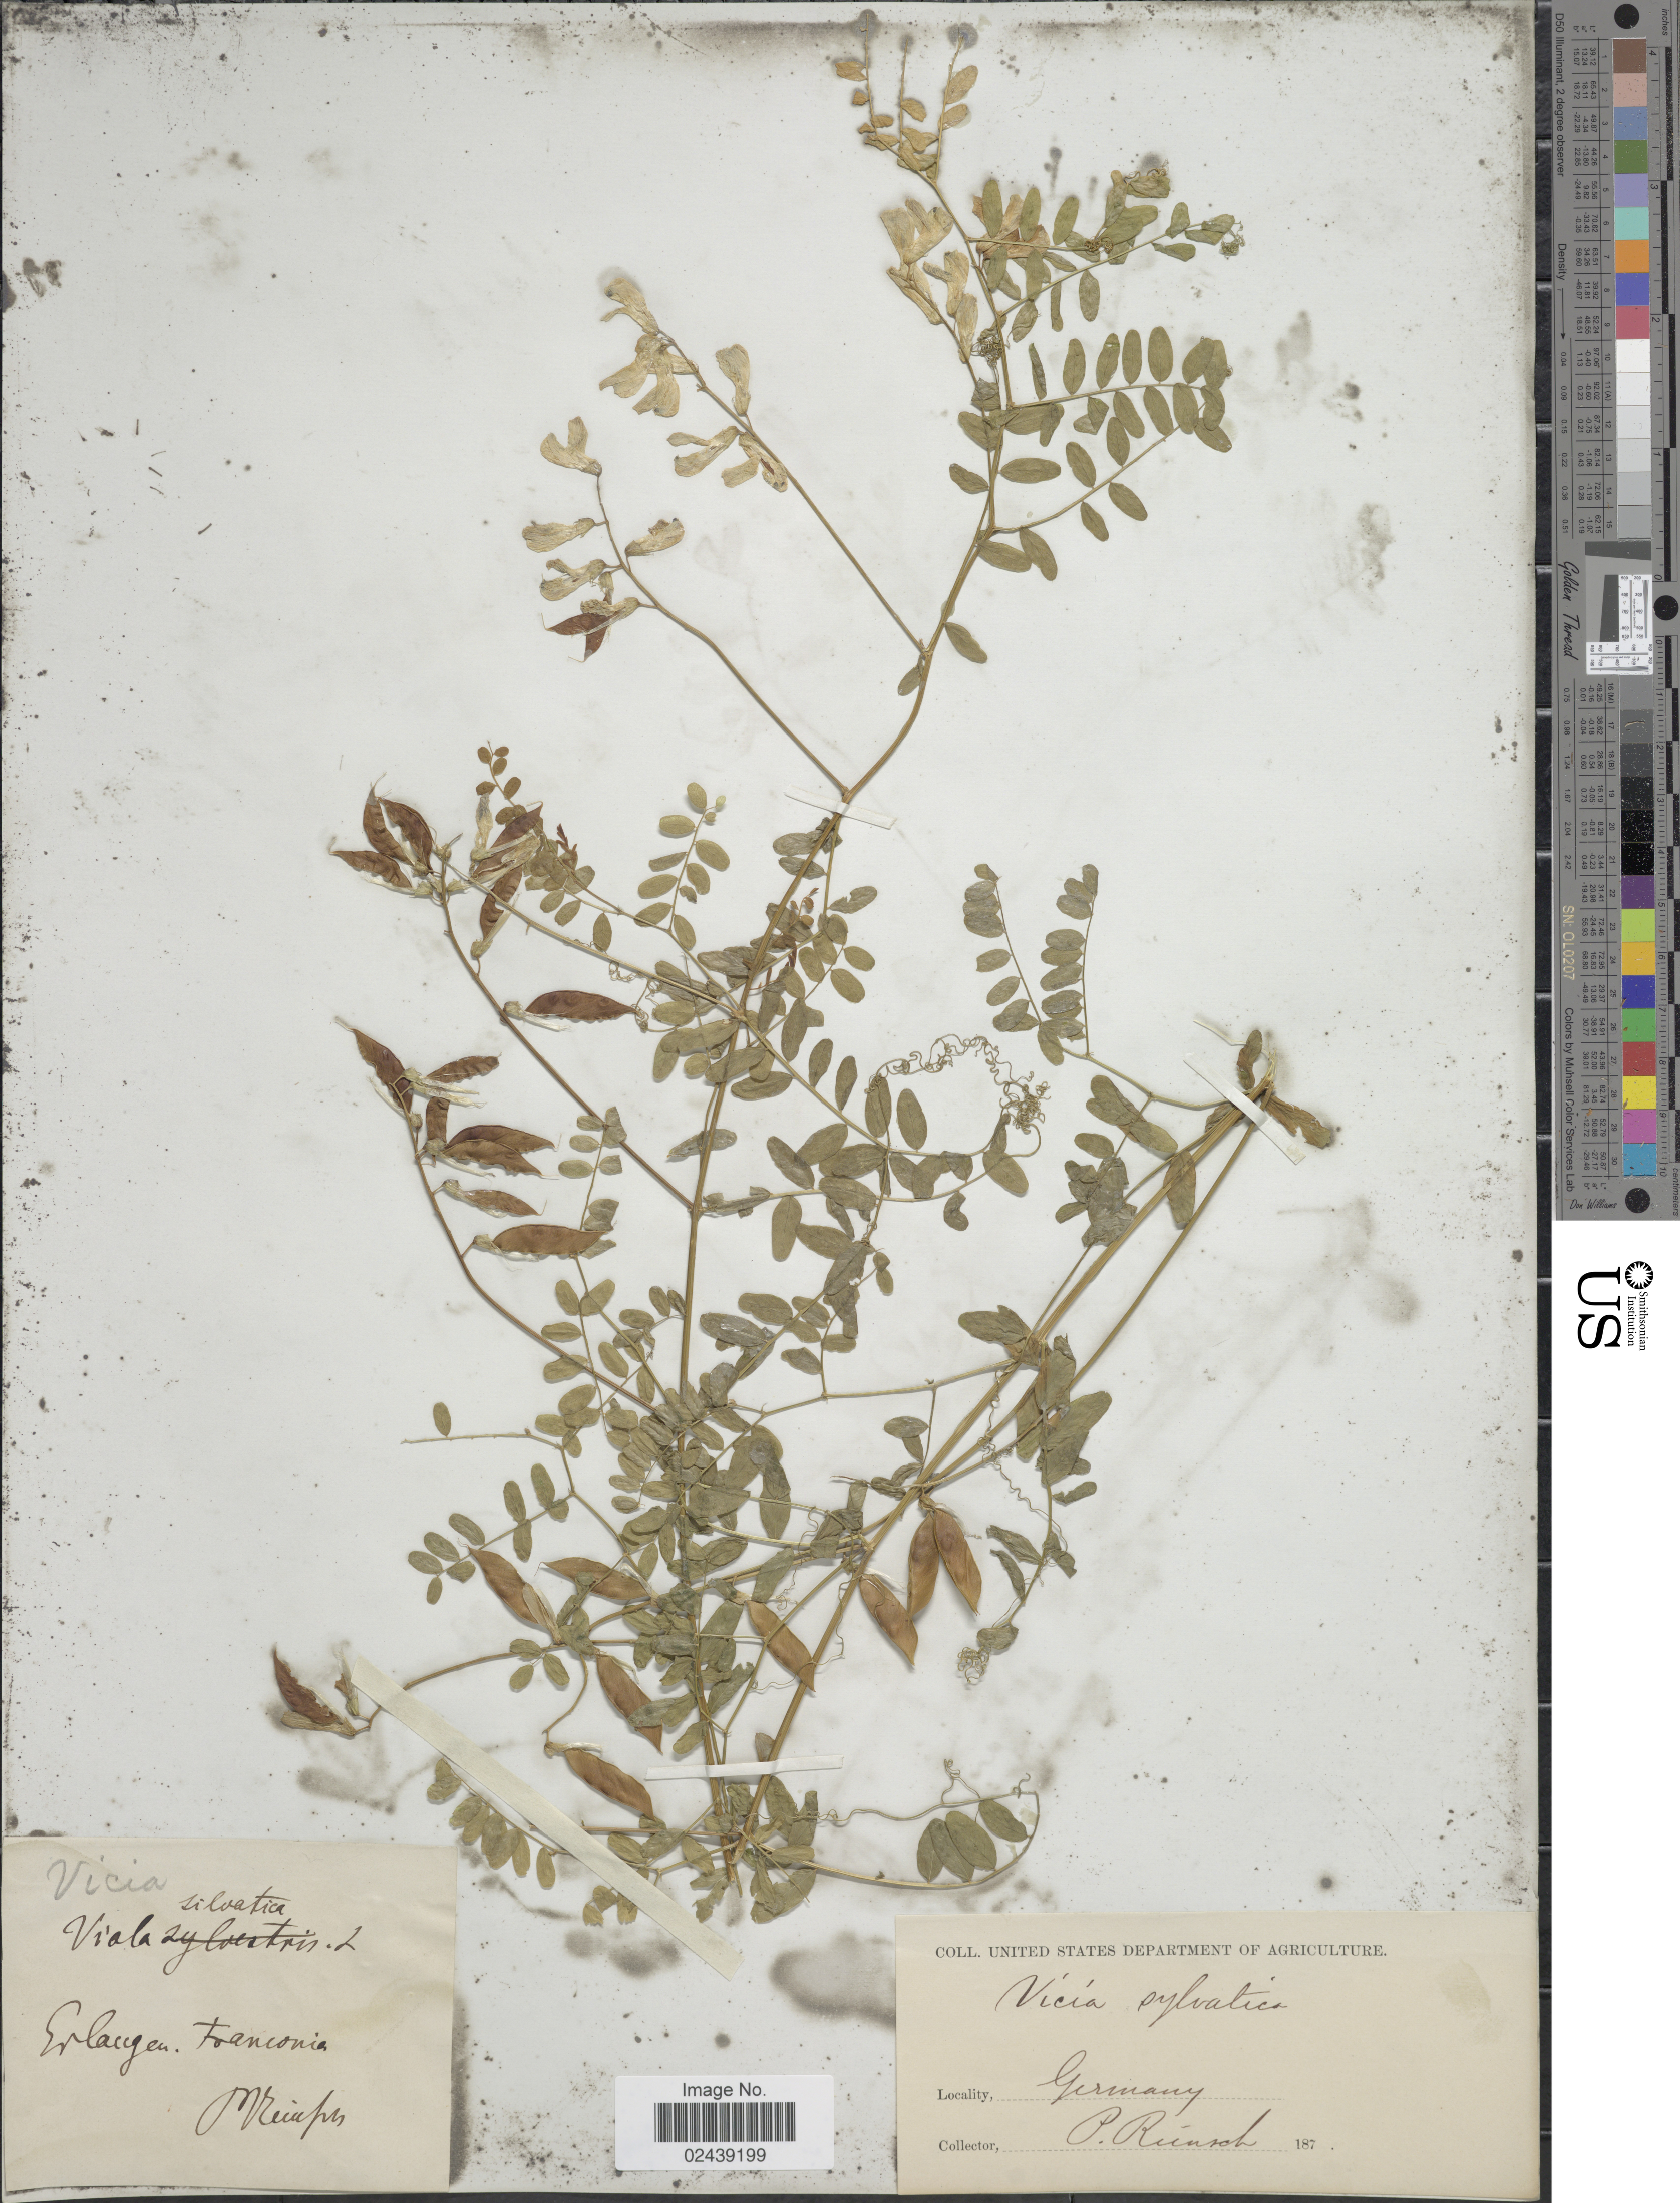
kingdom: Plantae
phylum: Tracheophyta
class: Magnoliopsida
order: Fabales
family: Fabaceae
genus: Vicia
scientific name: Vicia sylvatica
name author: L.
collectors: P.F. Reinsch (herbarium)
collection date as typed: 187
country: Germany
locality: Erlangen. Franconia